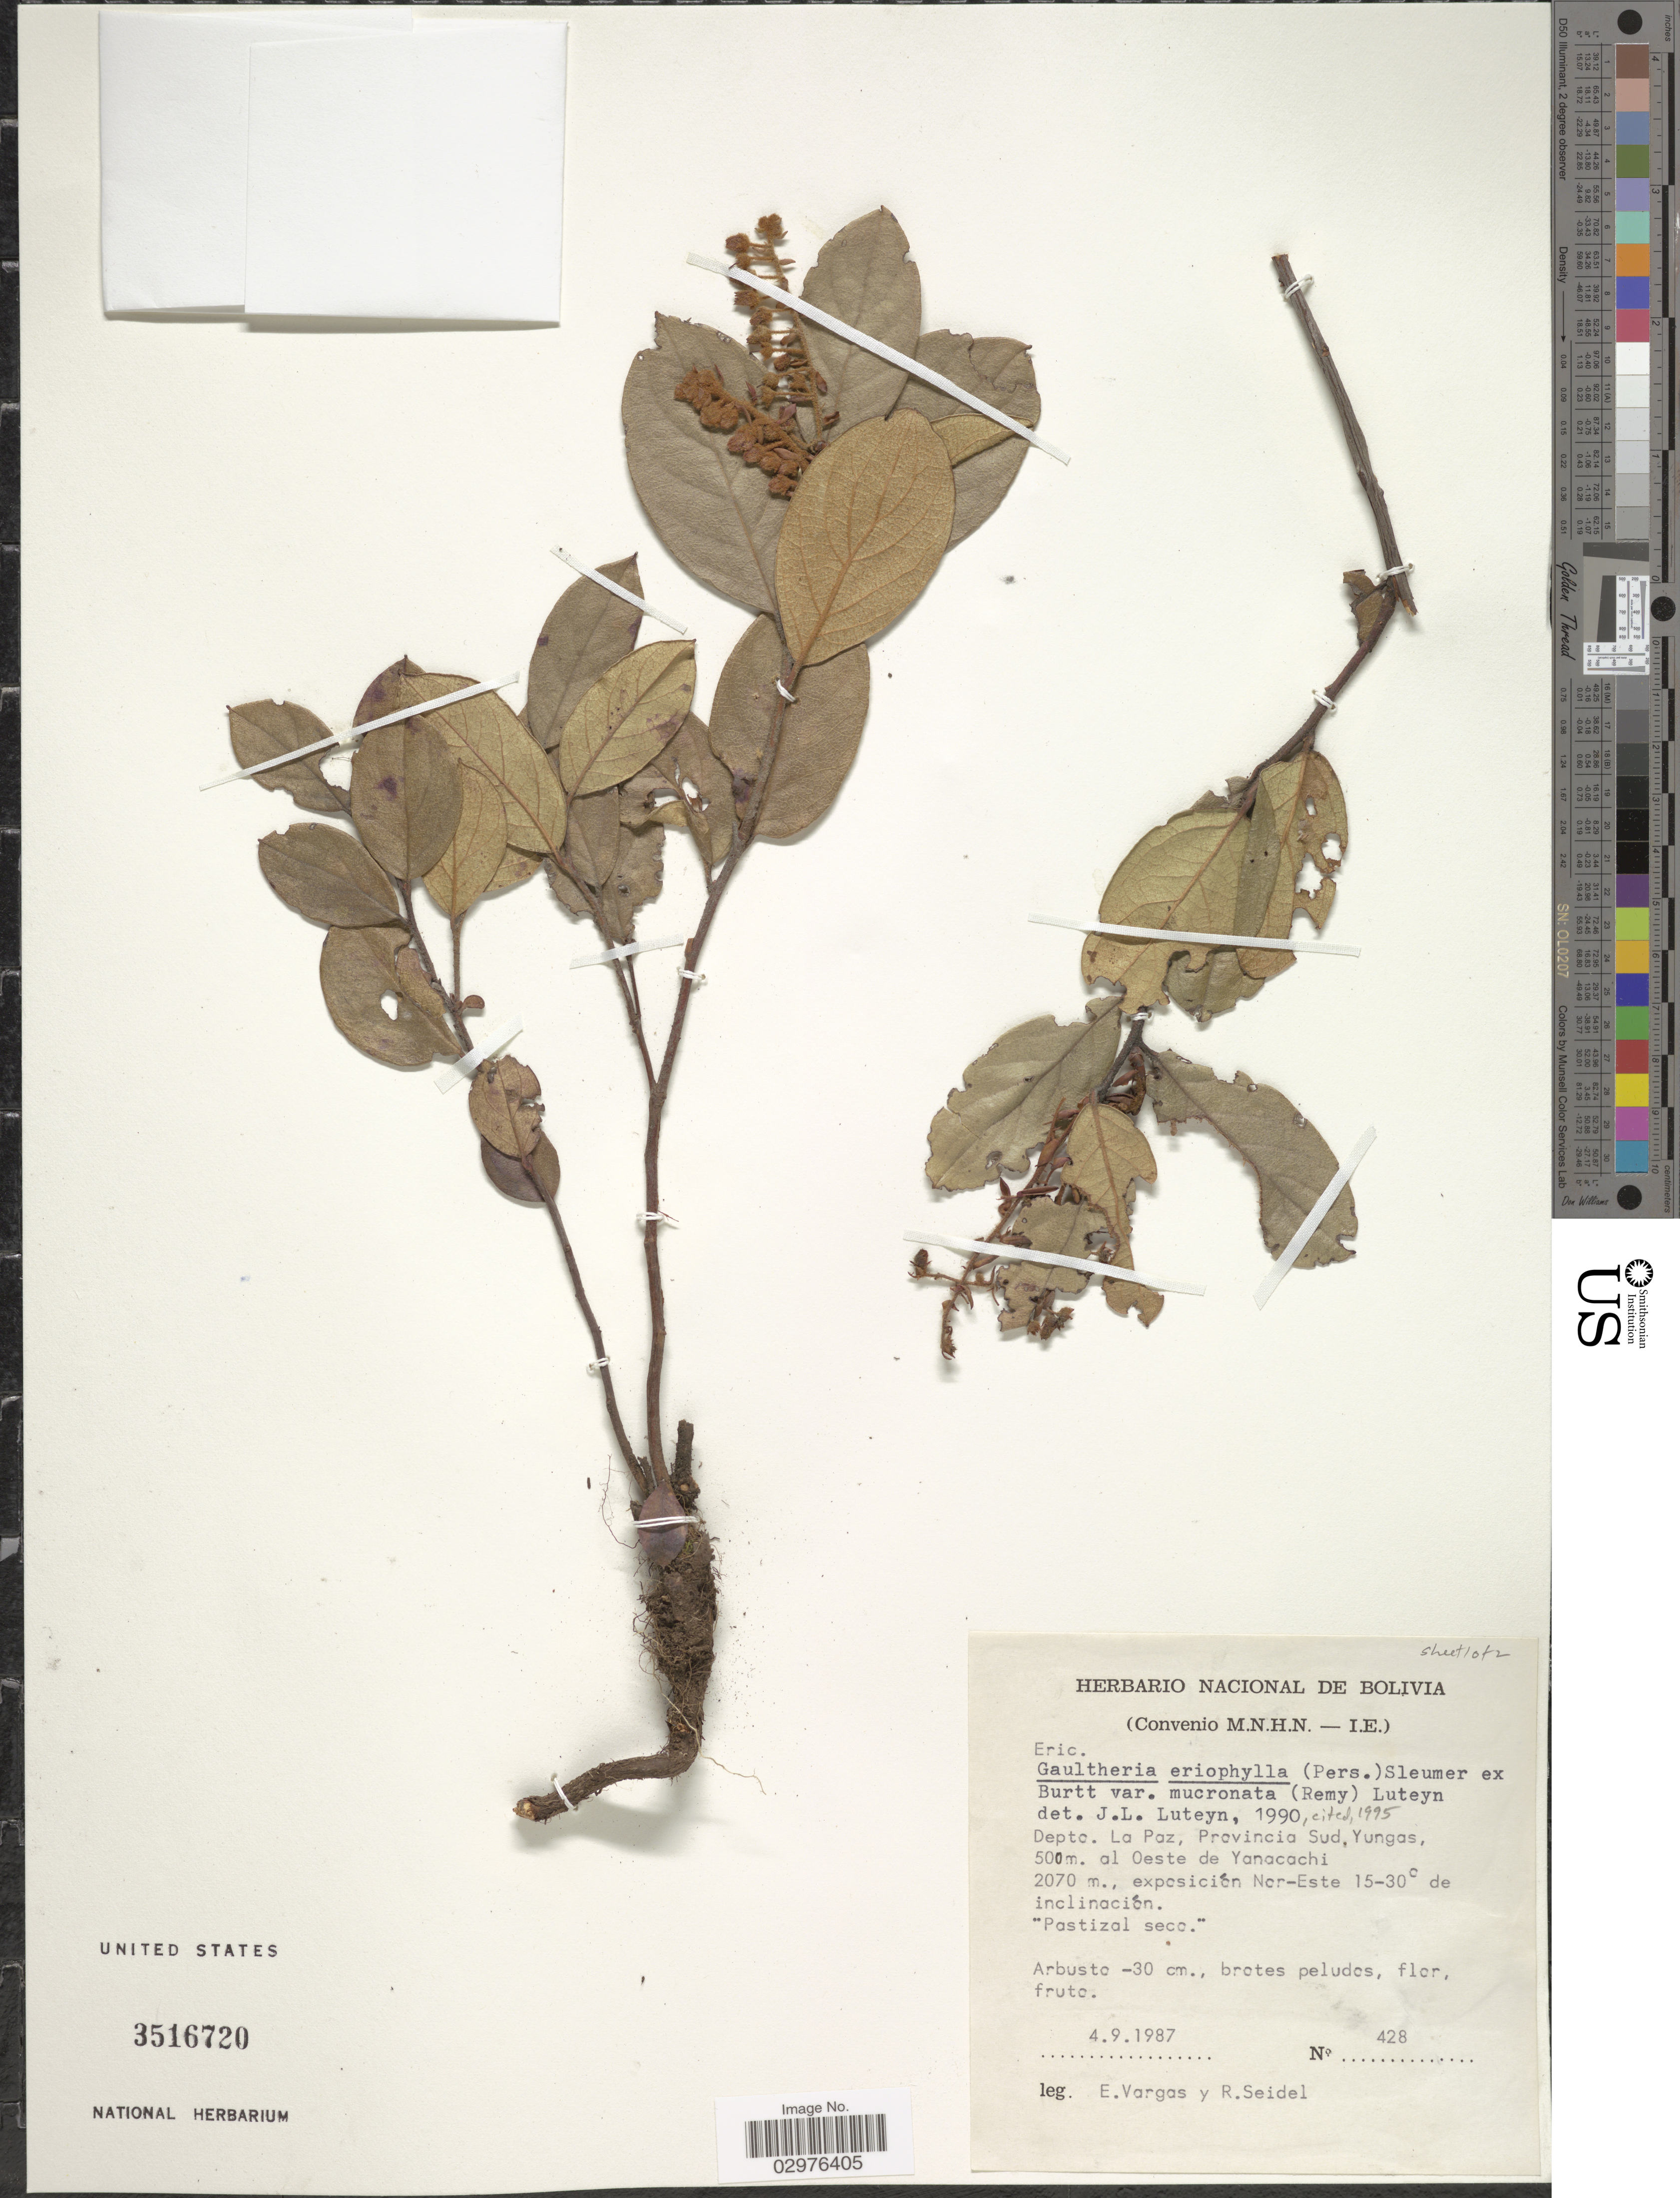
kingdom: Plantae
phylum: Tracheophyta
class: Magnoliopsida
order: Ericales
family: Ericaceae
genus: Gaultheria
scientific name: Gaultheria eriophylla var. mucronata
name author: Luteyn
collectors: E. Vargas & R. Seidel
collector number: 428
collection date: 1987-09-04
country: Bolivia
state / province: La Paz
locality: Depto. La Paz, Provincia Sud, Yungas, 500m. al Oeste de Yanacachi, exposición Nor-Este 15-30º de inclinación. "Pastizal seco".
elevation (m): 2070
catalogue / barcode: US 3516720